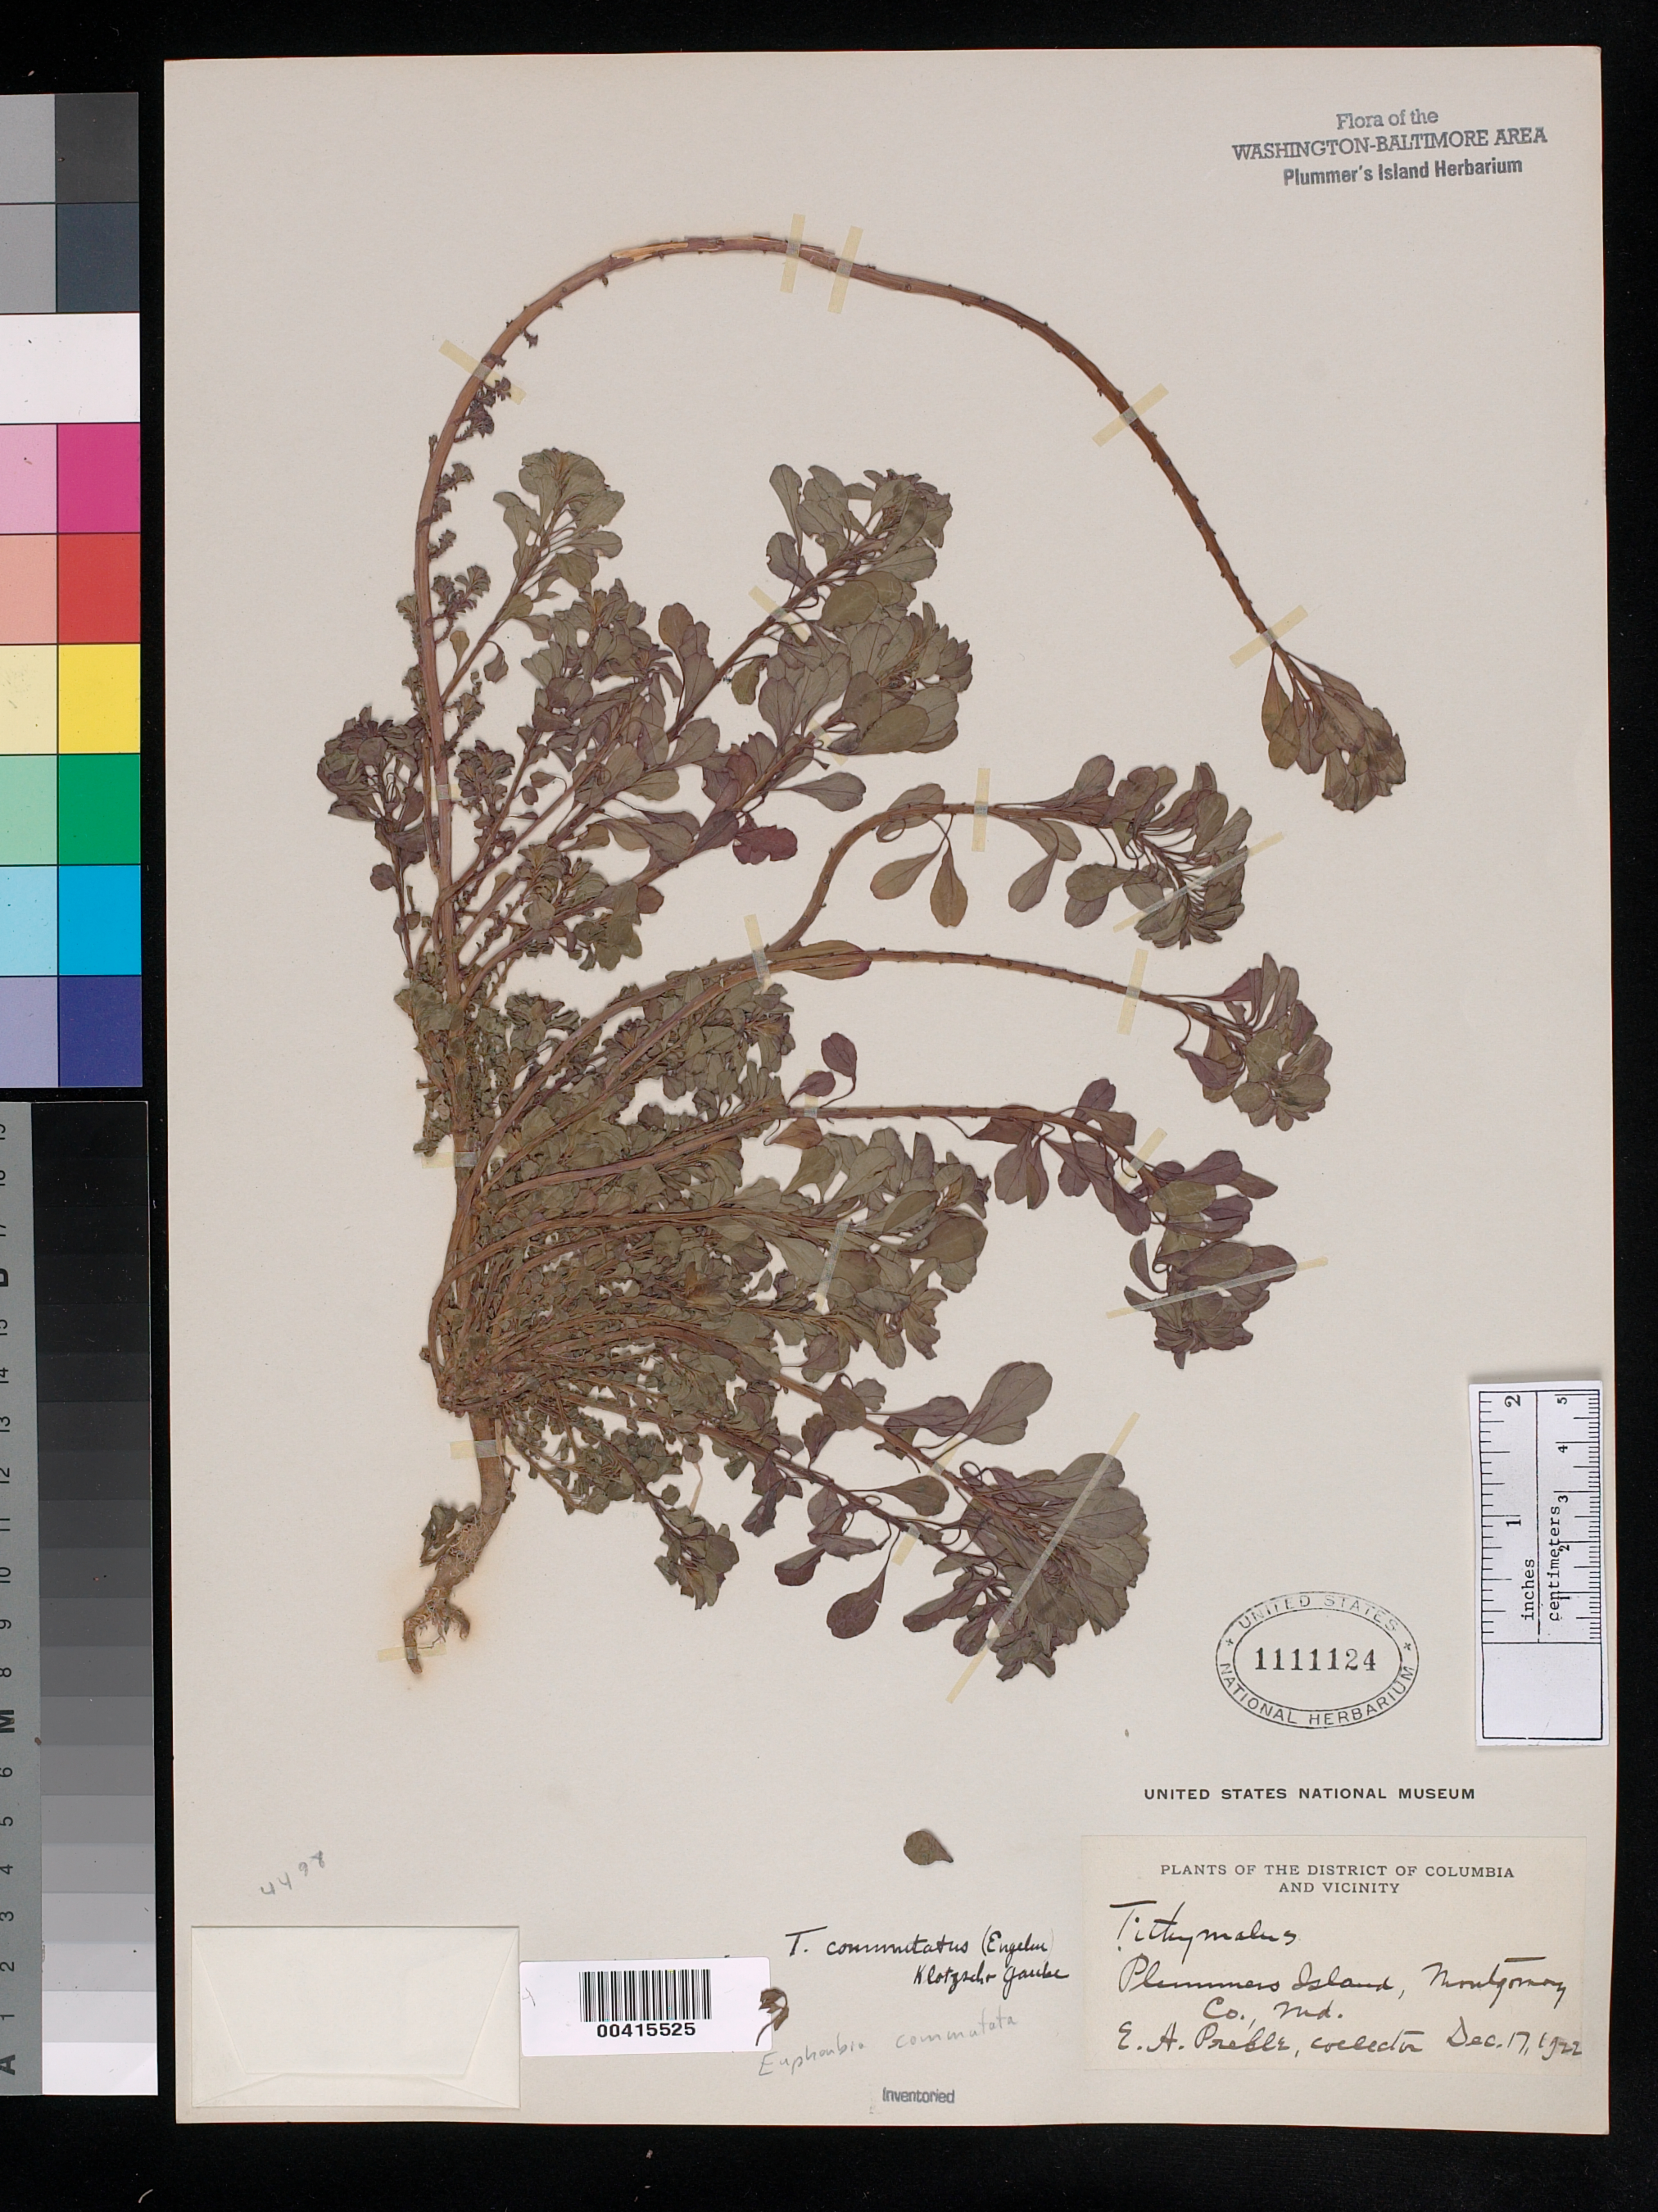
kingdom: Plantae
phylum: Tracheophyta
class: Magnoliopsida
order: Malpighiales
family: Euphorbiaceae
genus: Euphorbia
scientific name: Euphorbia commutata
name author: Engelm. ex A. Gray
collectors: E. Preble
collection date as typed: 17 Dec 1922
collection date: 1922-12-17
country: United States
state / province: Maryland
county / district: Montgomery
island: Plummers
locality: Plummer's Island C. & O. Canal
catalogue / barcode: US 1111124